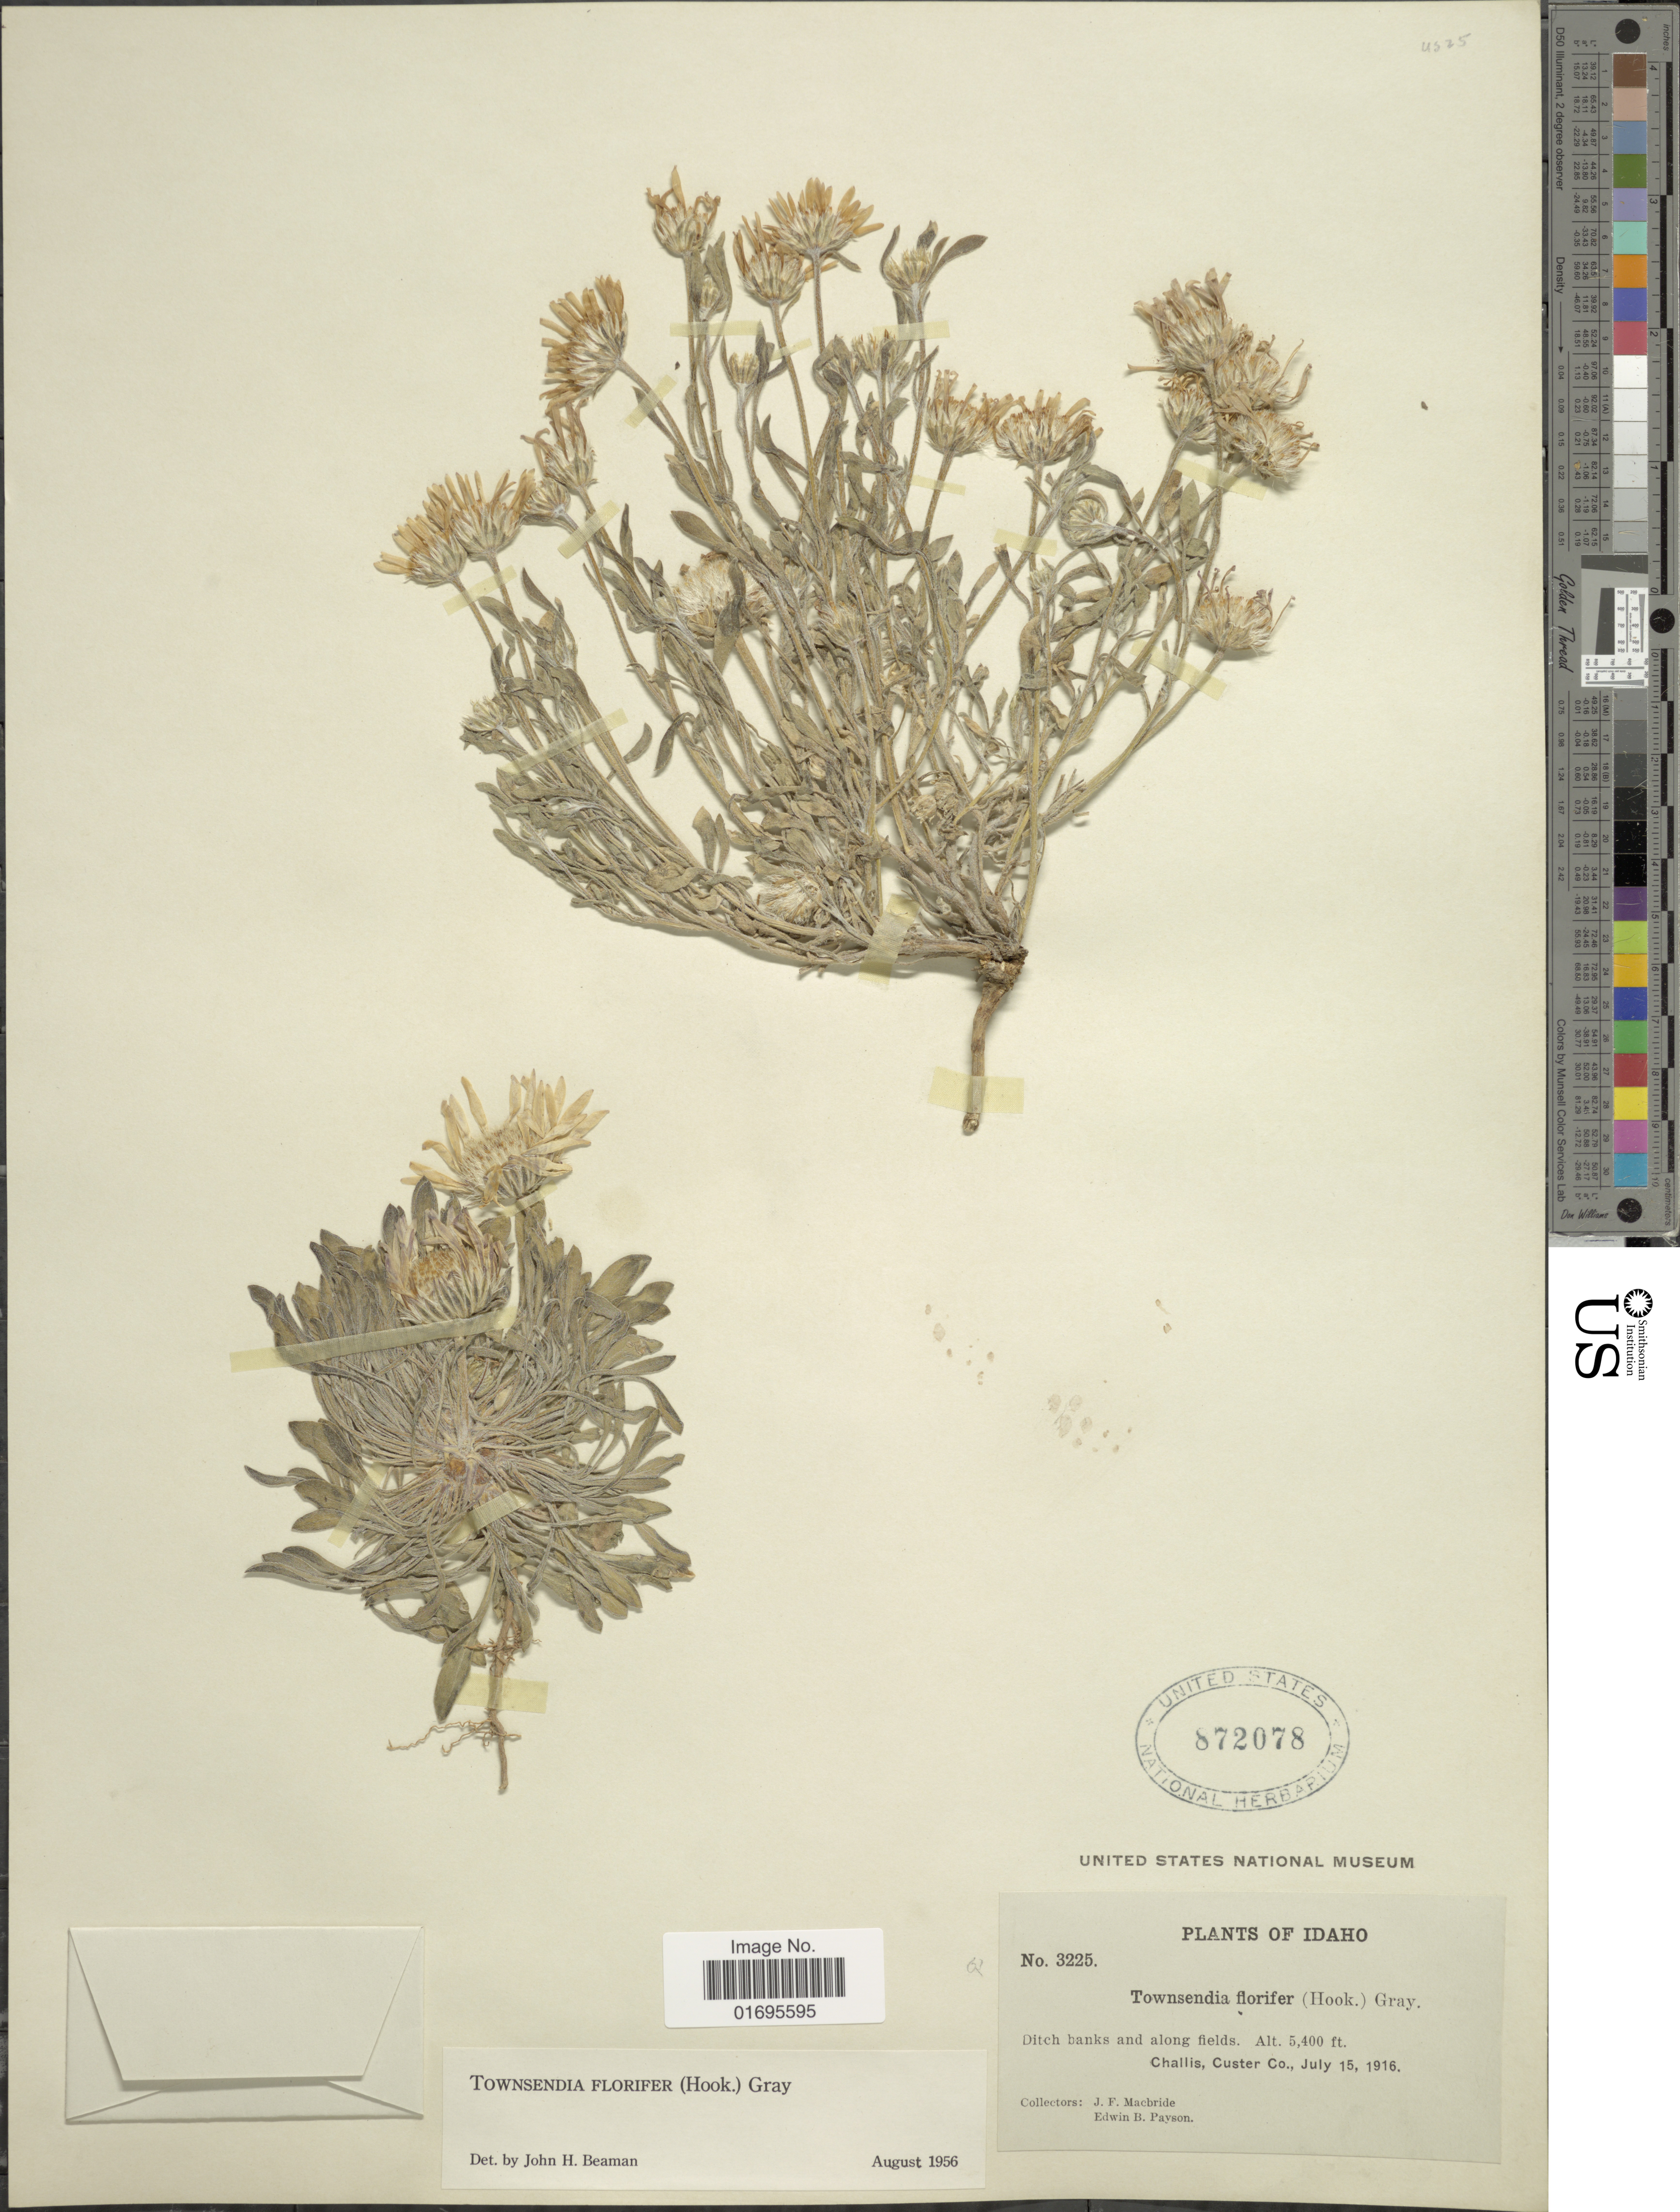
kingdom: Plantae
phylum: Tracheophyta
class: Magnoliopsida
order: Asterales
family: Asteraceae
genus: Townsendia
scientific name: Townsendia florifer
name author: (Hook.) A. Gray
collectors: J. F. Macbride & E. B. Payson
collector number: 3225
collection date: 1916-07-15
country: United States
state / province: Idaho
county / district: Custer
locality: Ditch banks and along fields, Challis.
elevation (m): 1646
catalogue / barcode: US 872078